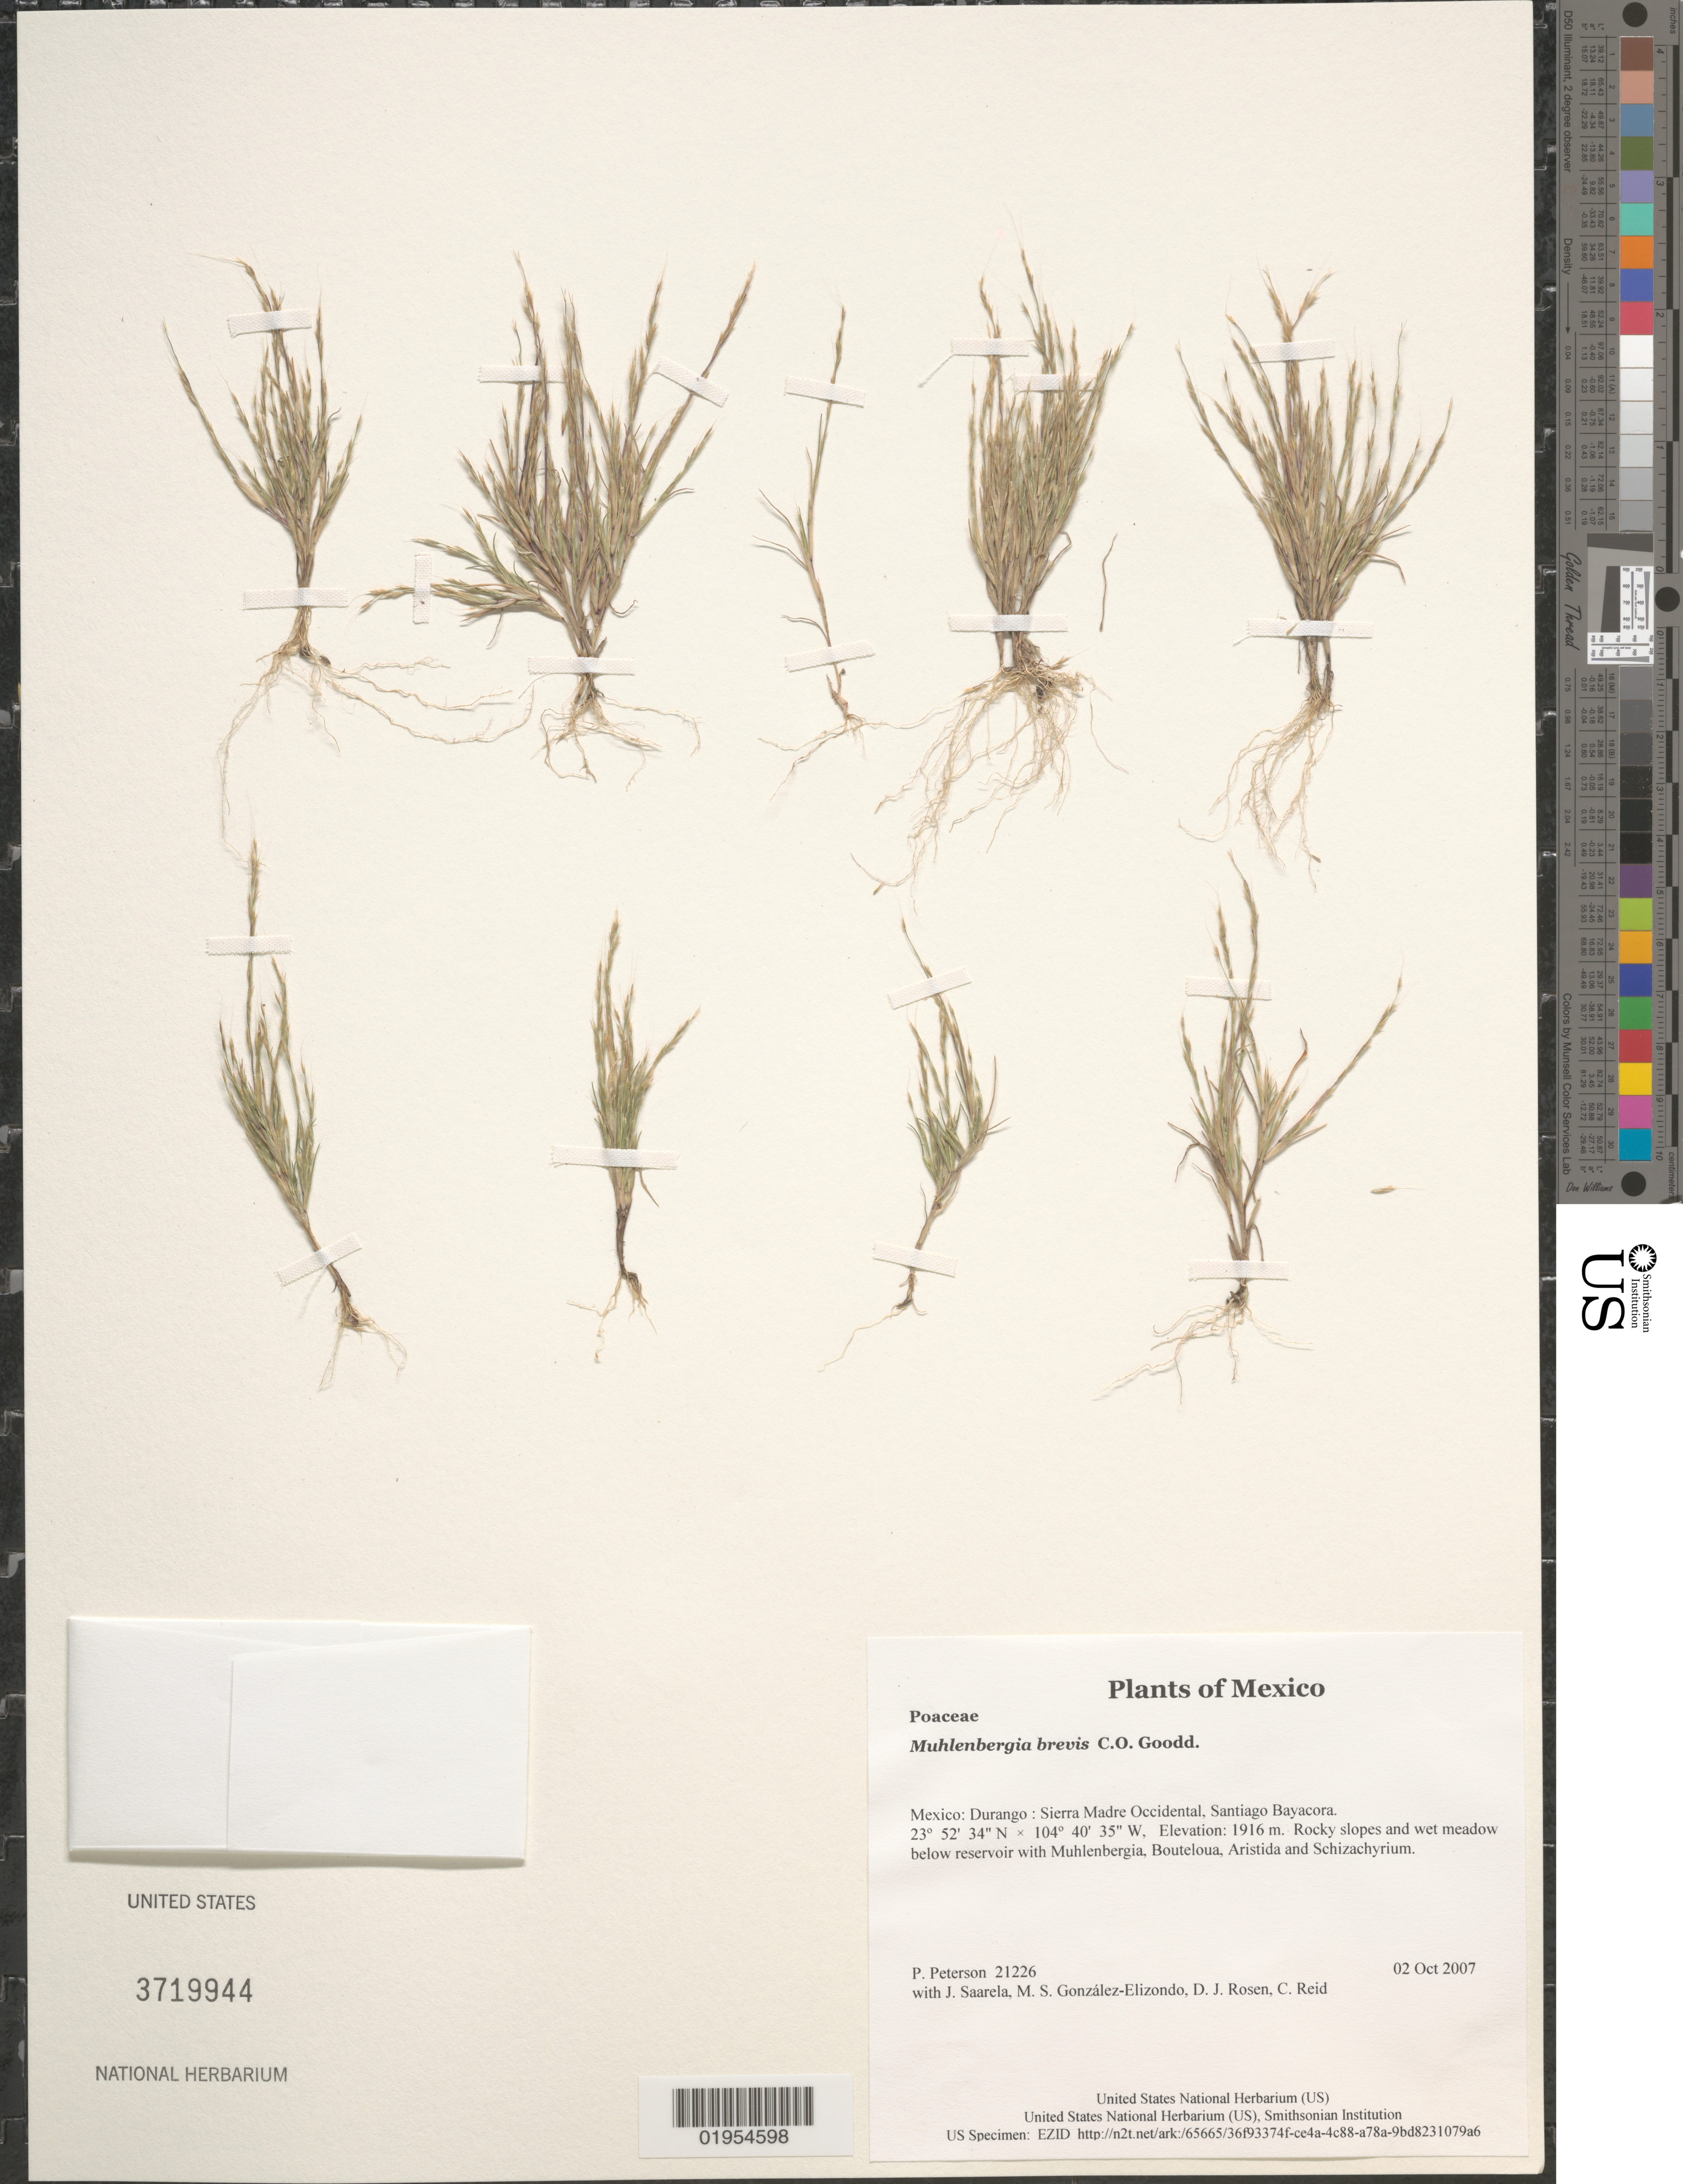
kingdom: Plantae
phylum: Tracheophyta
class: Liliopsida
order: Poales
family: Poaceae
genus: Muhlenbergia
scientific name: Muhlenbergia brevis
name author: C.O. Goodd.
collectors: P. M. Peterson, J. Saarela, M. S. González-Elizondo, D. J. Rosen & C. Reid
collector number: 21226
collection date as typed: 02 Oct 2007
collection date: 2007-10-02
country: Mexico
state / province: Durango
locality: Sierra Madre Occidental, Santiago Bayacora.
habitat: Rocky slopes and wet meadow below reservoir with Muhlenbergia, Bouteloua, Aristida and Schizachyrium.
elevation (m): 1916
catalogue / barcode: US 3719944